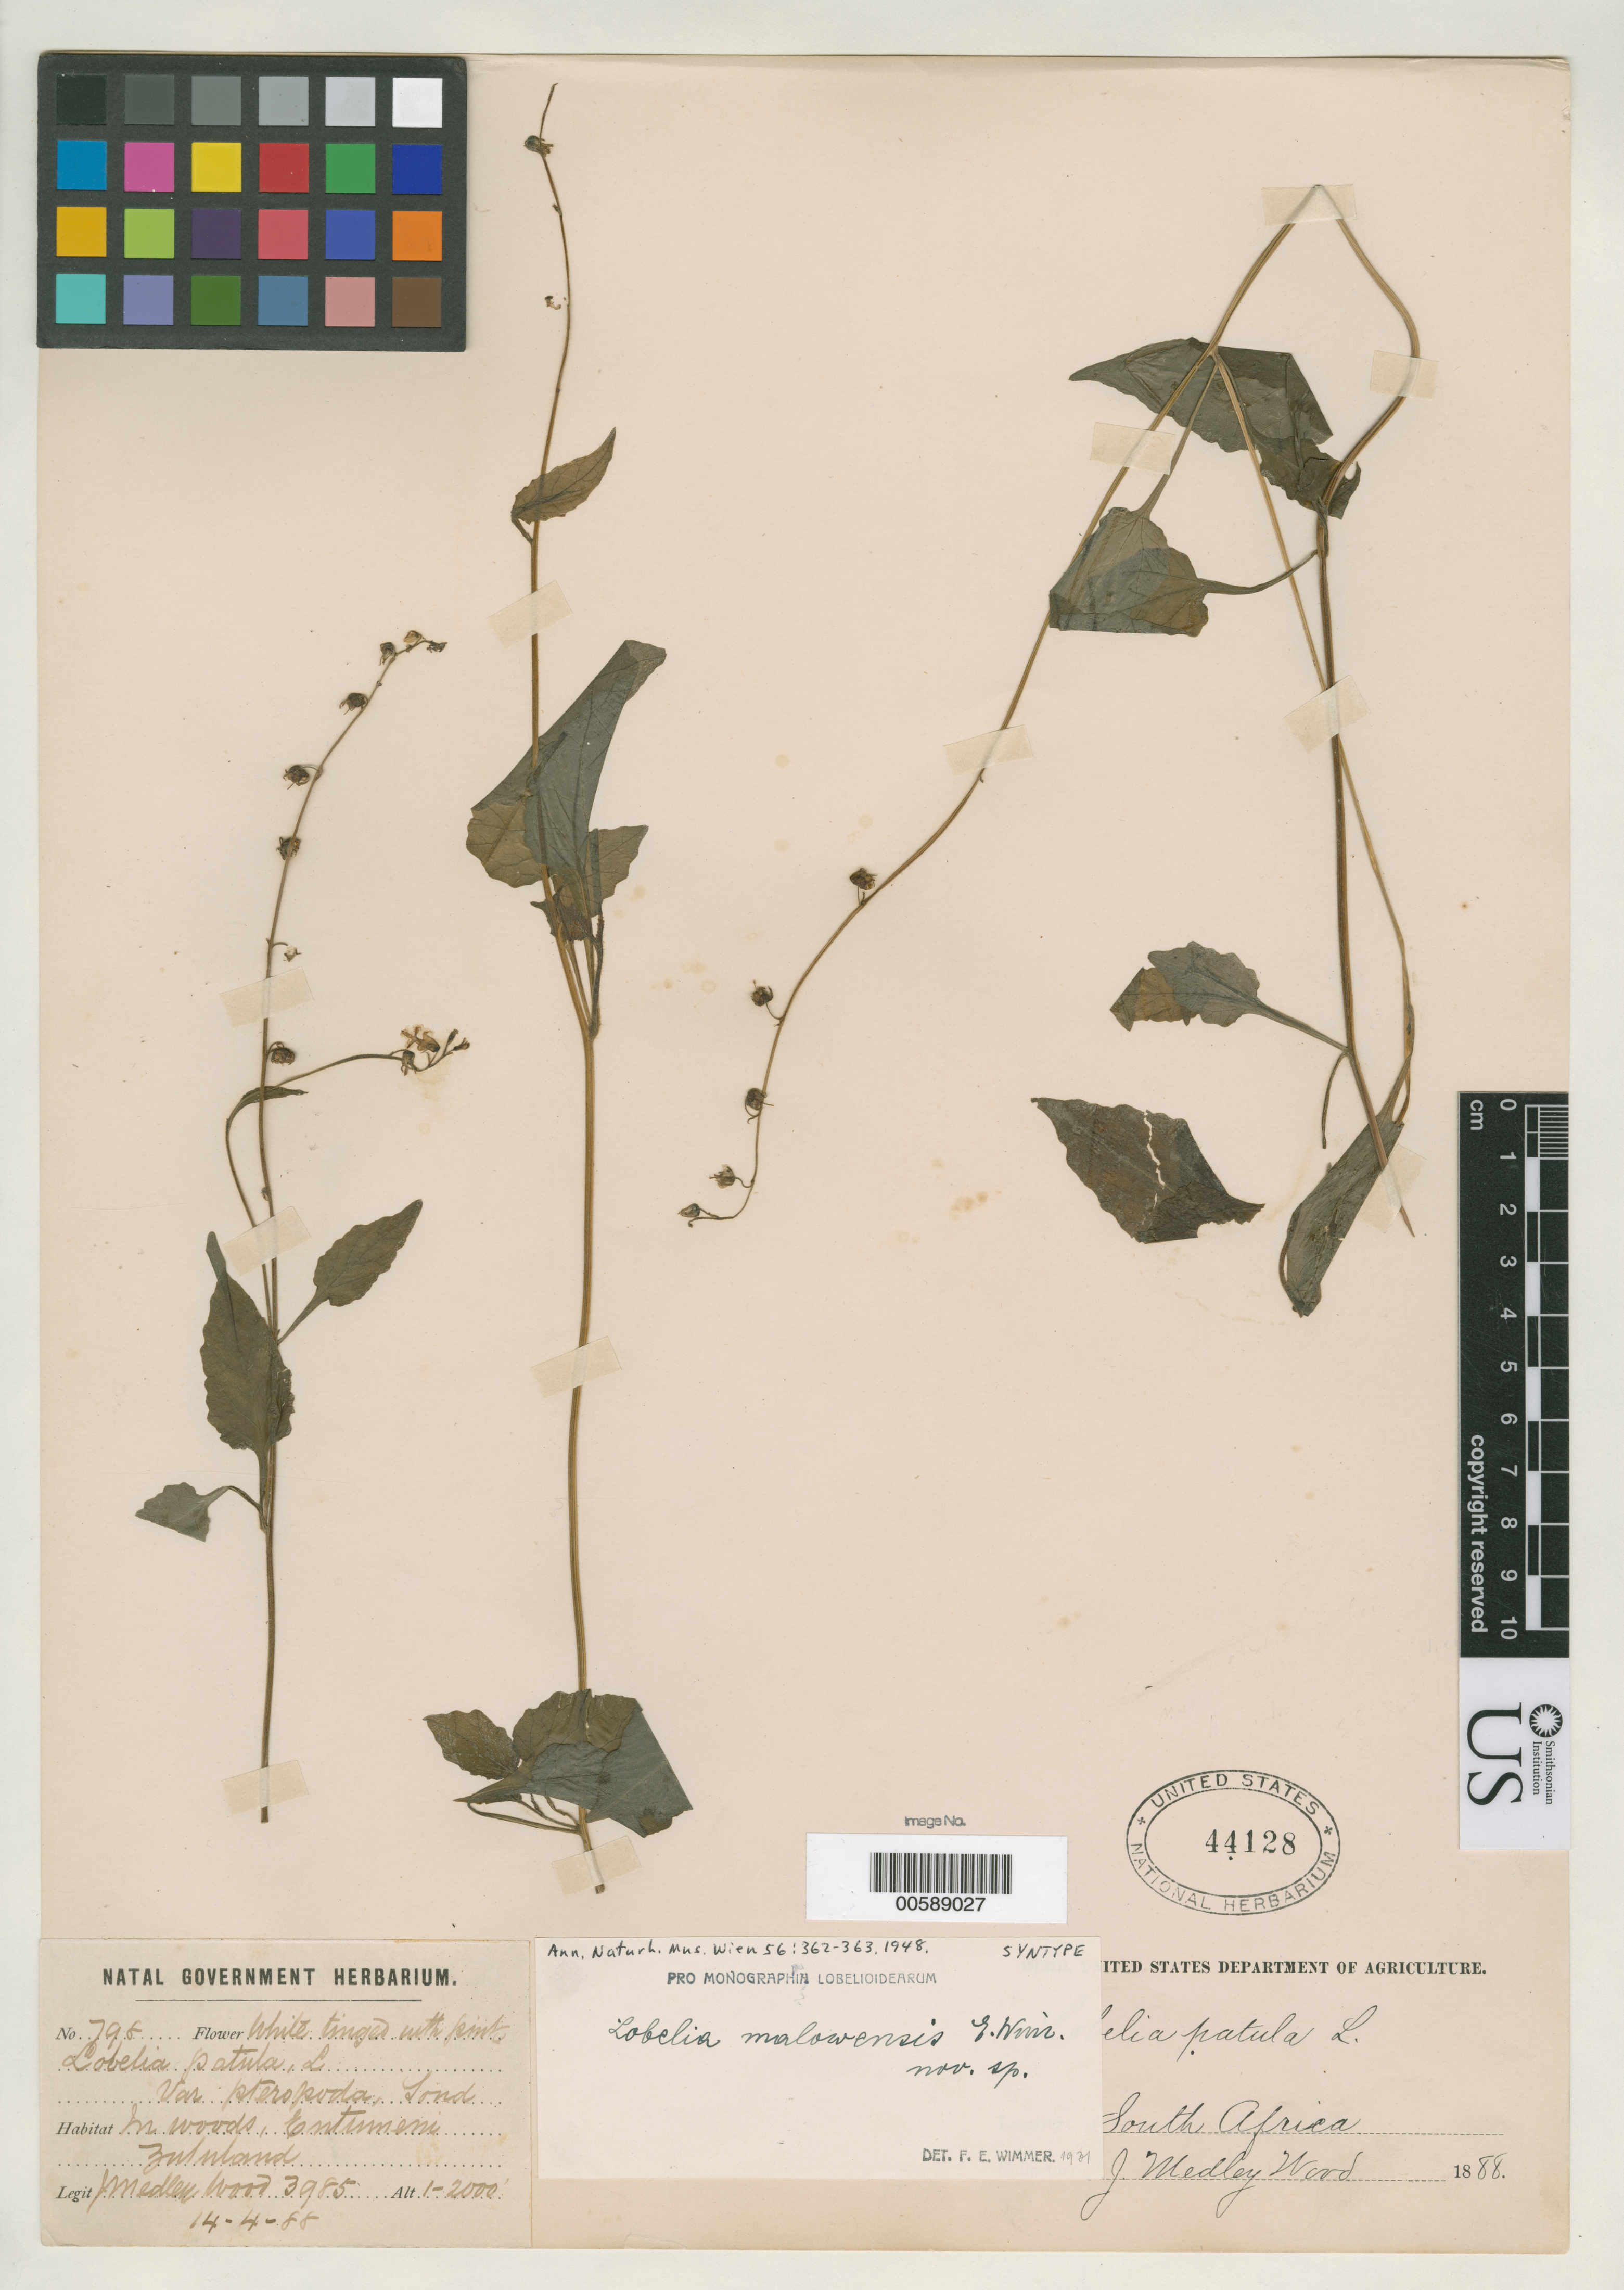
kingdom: Plantae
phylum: Tracheophyta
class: Magnoliopsida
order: Asterales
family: Campanulaceae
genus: Lobelia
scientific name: Lobelia malowensis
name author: E. Wimm.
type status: Syntype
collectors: J. M. Wood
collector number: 3985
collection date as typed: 14 Apr 1888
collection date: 1888-04-14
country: South Africa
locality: Zululand.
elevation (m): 305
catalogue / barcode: US 44128